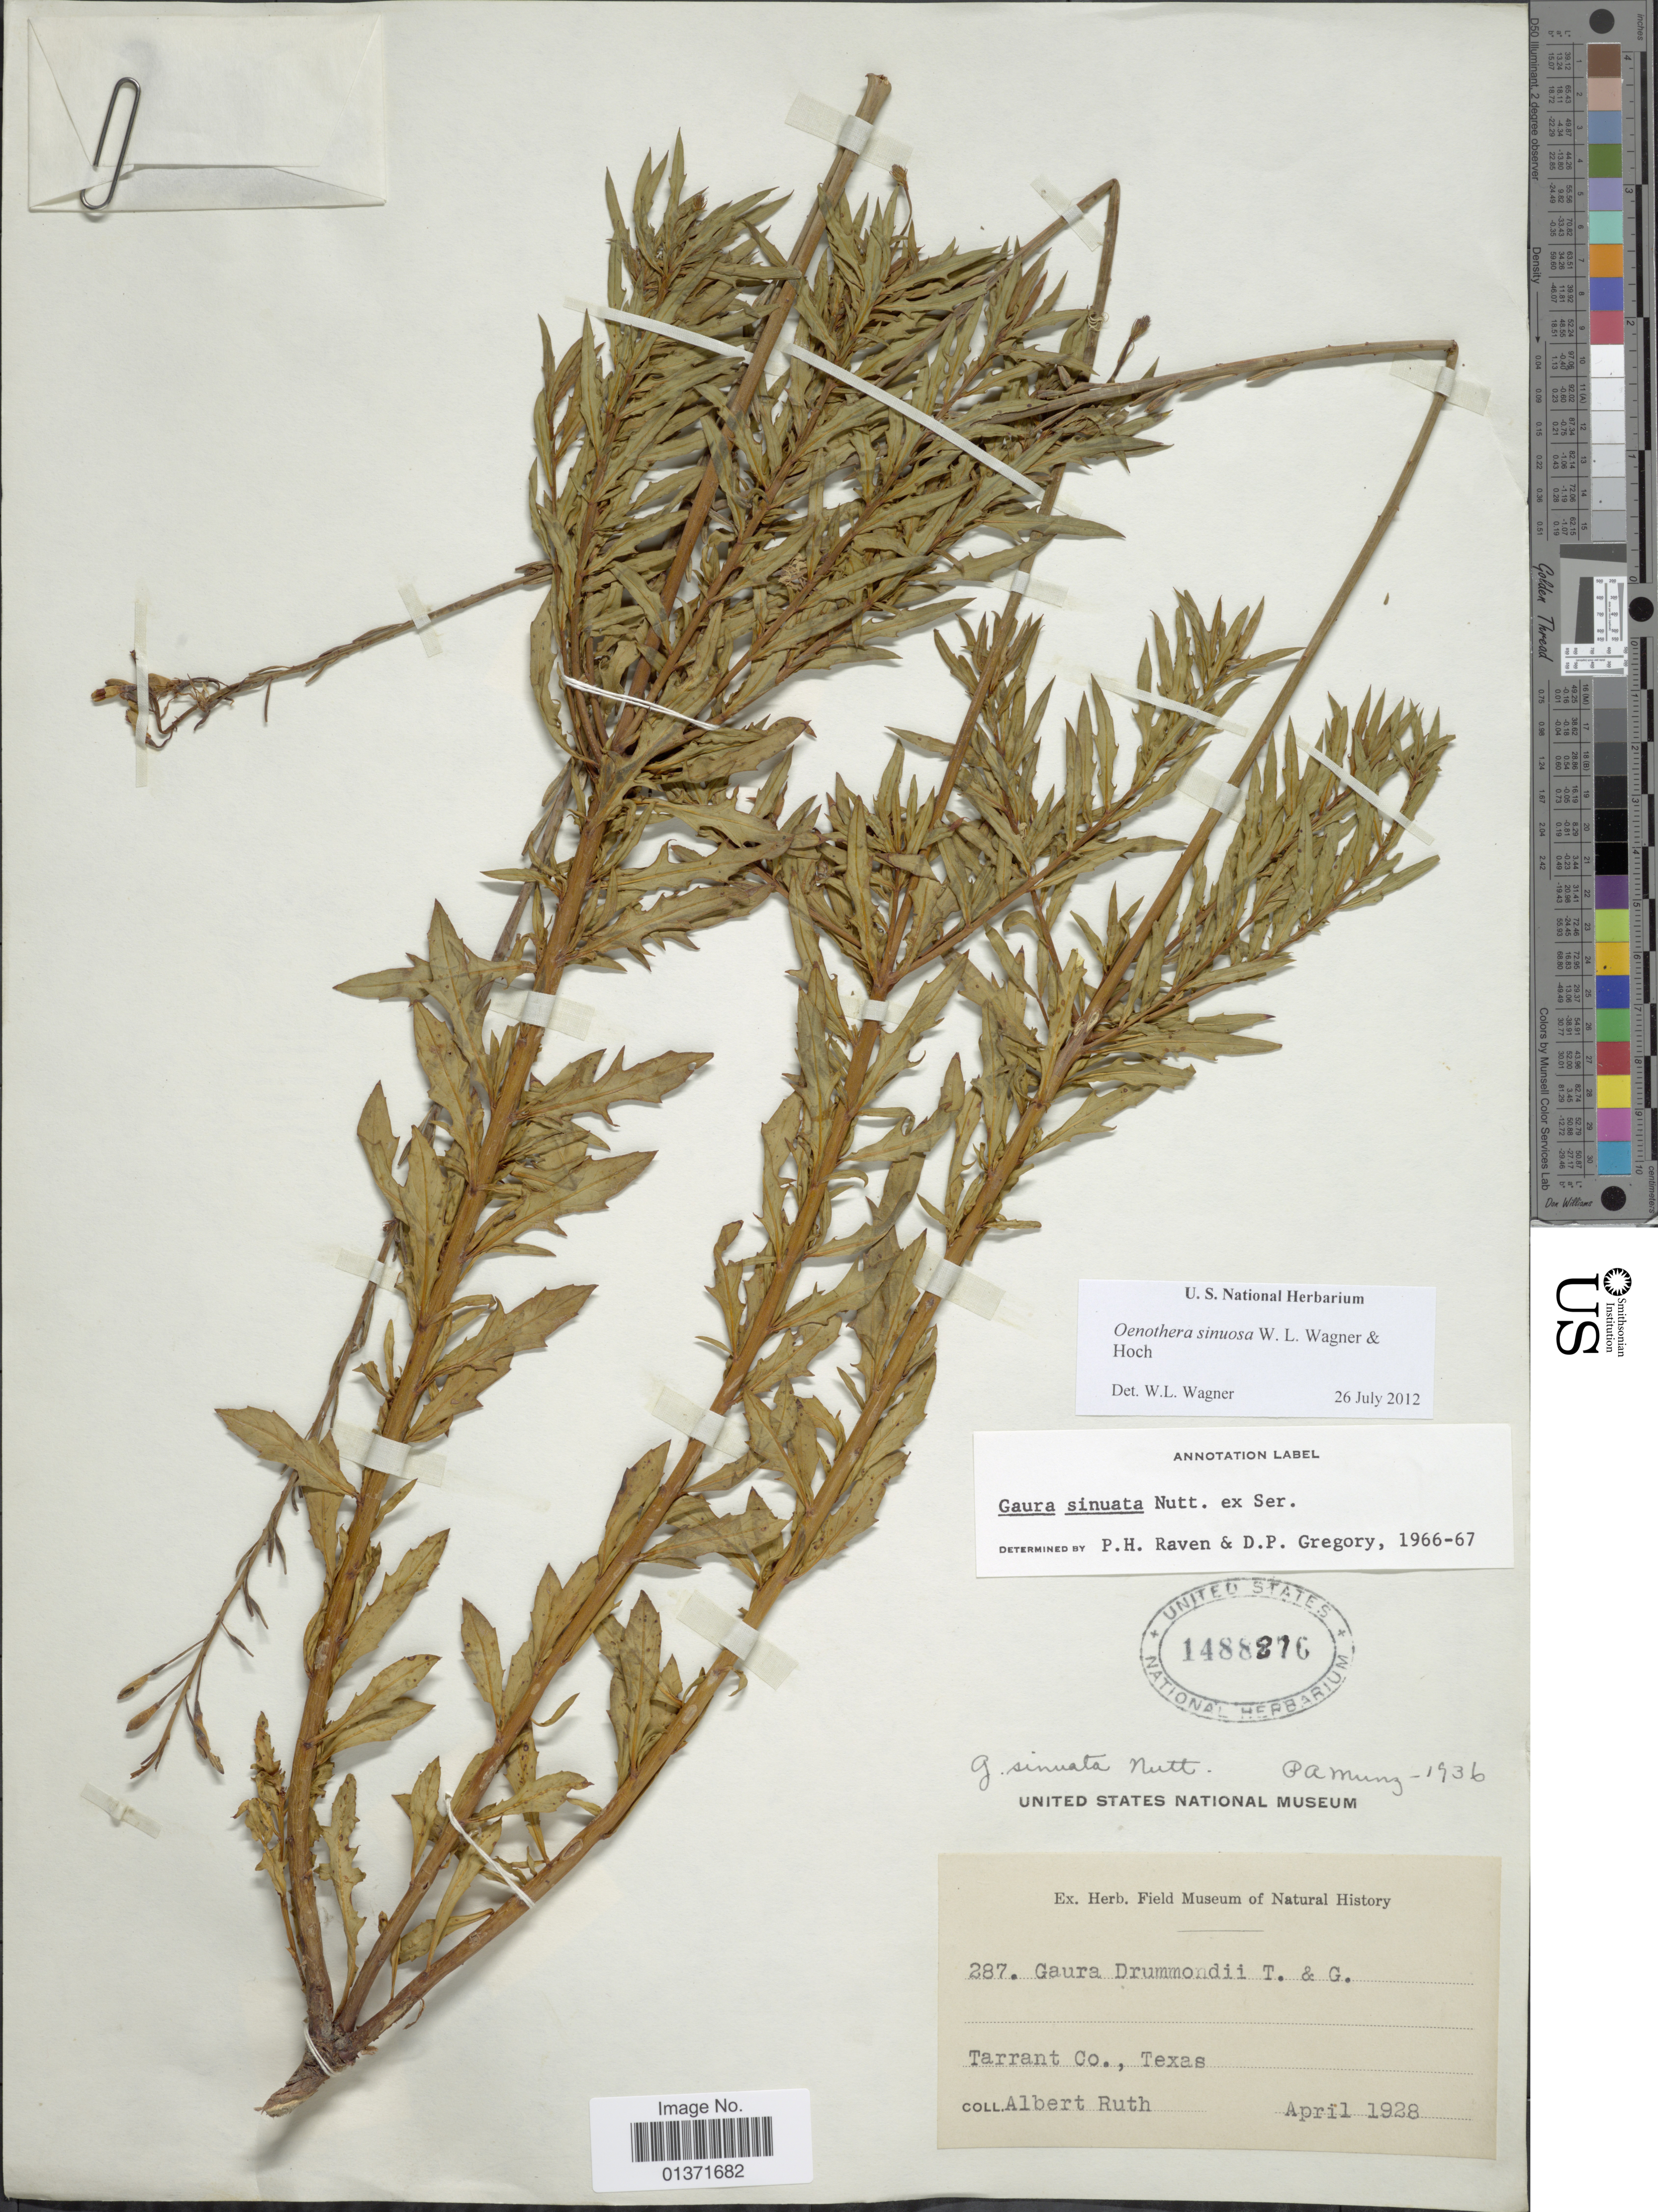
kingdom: Plantae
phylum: Tracheophyta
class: Magnoliopsida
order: Myrtales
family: Onagraceae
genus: Oenothera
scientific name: Oenothera sinuosa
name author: Nutt. ex Ser.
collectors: A. Ruth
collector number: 287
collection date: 1928-04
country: United States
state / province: Texas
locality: Tarrant Co.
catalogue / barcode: US 1488276